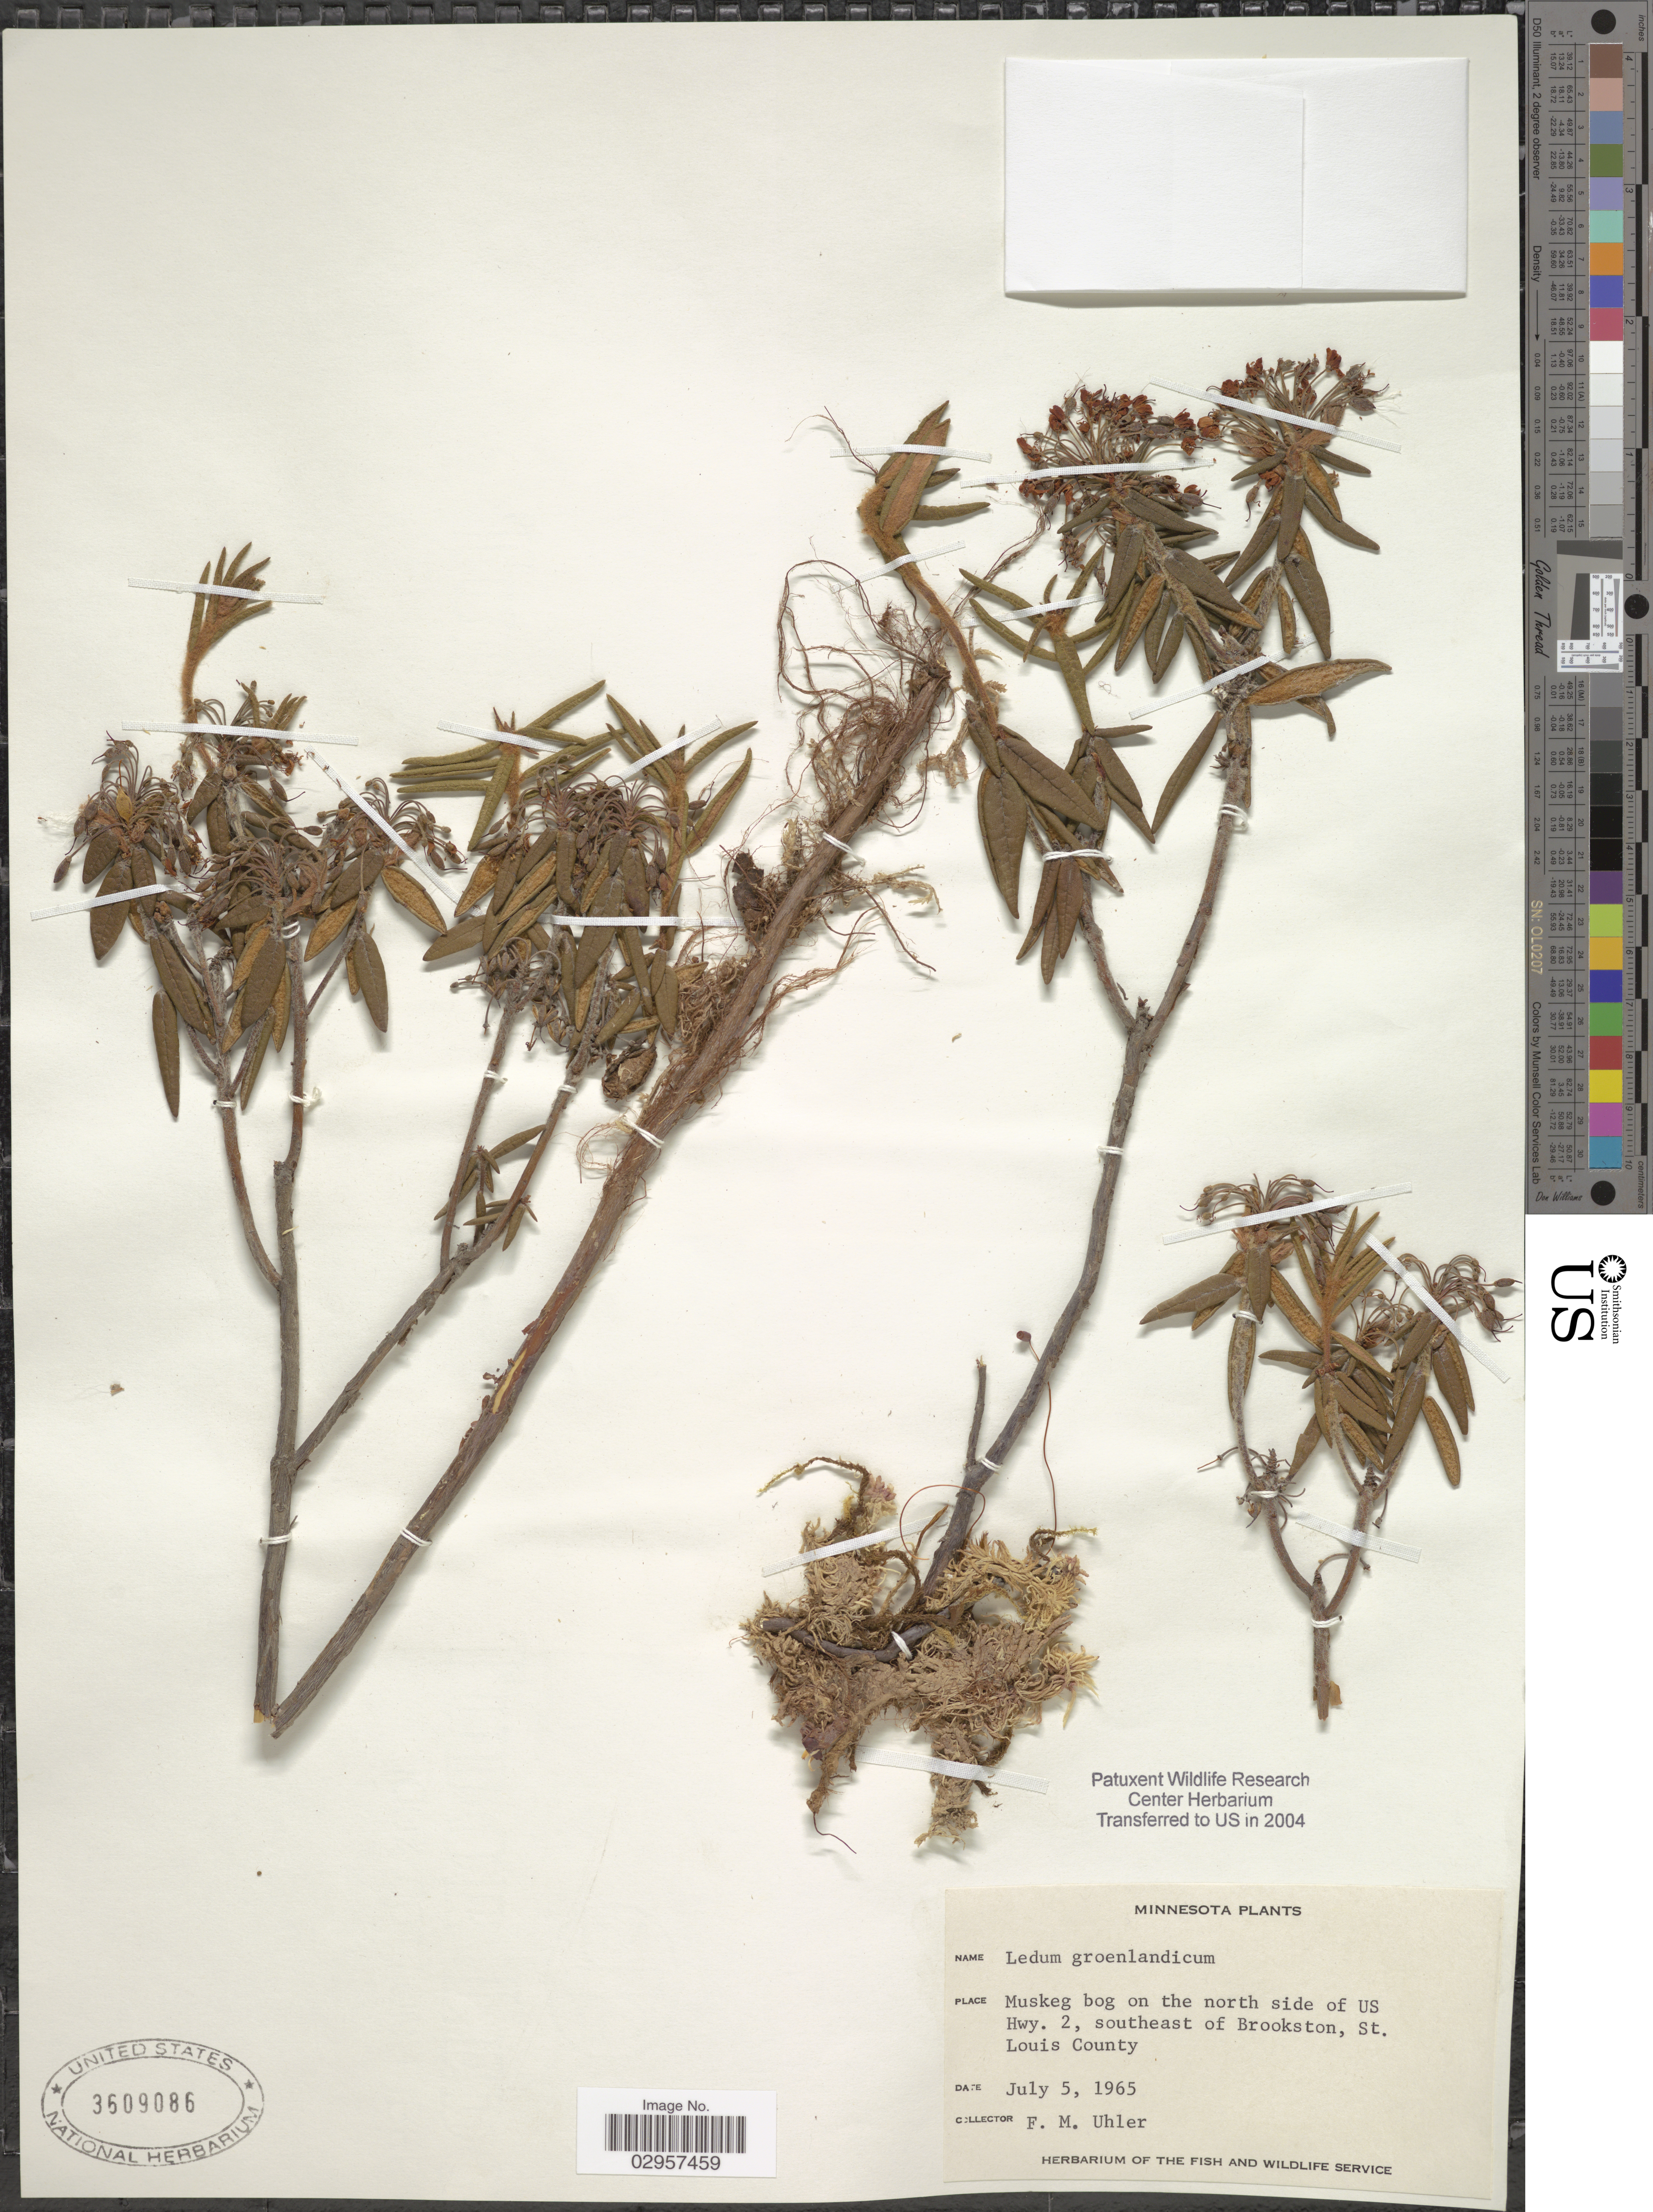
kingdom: Plantae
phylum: Tracheophyta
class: Magnoliopsida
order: Ericales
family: Ericaceae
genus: Ledum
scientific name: Ledum groenlandicum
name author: Oeder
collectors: F. M. Uhler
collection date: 1965-07-05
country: United States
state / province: Minnesota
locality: Muskeg bog on the north side of US Hwy. 2, southeast of Brookston, St. Louis County.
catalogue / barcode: US 3609086